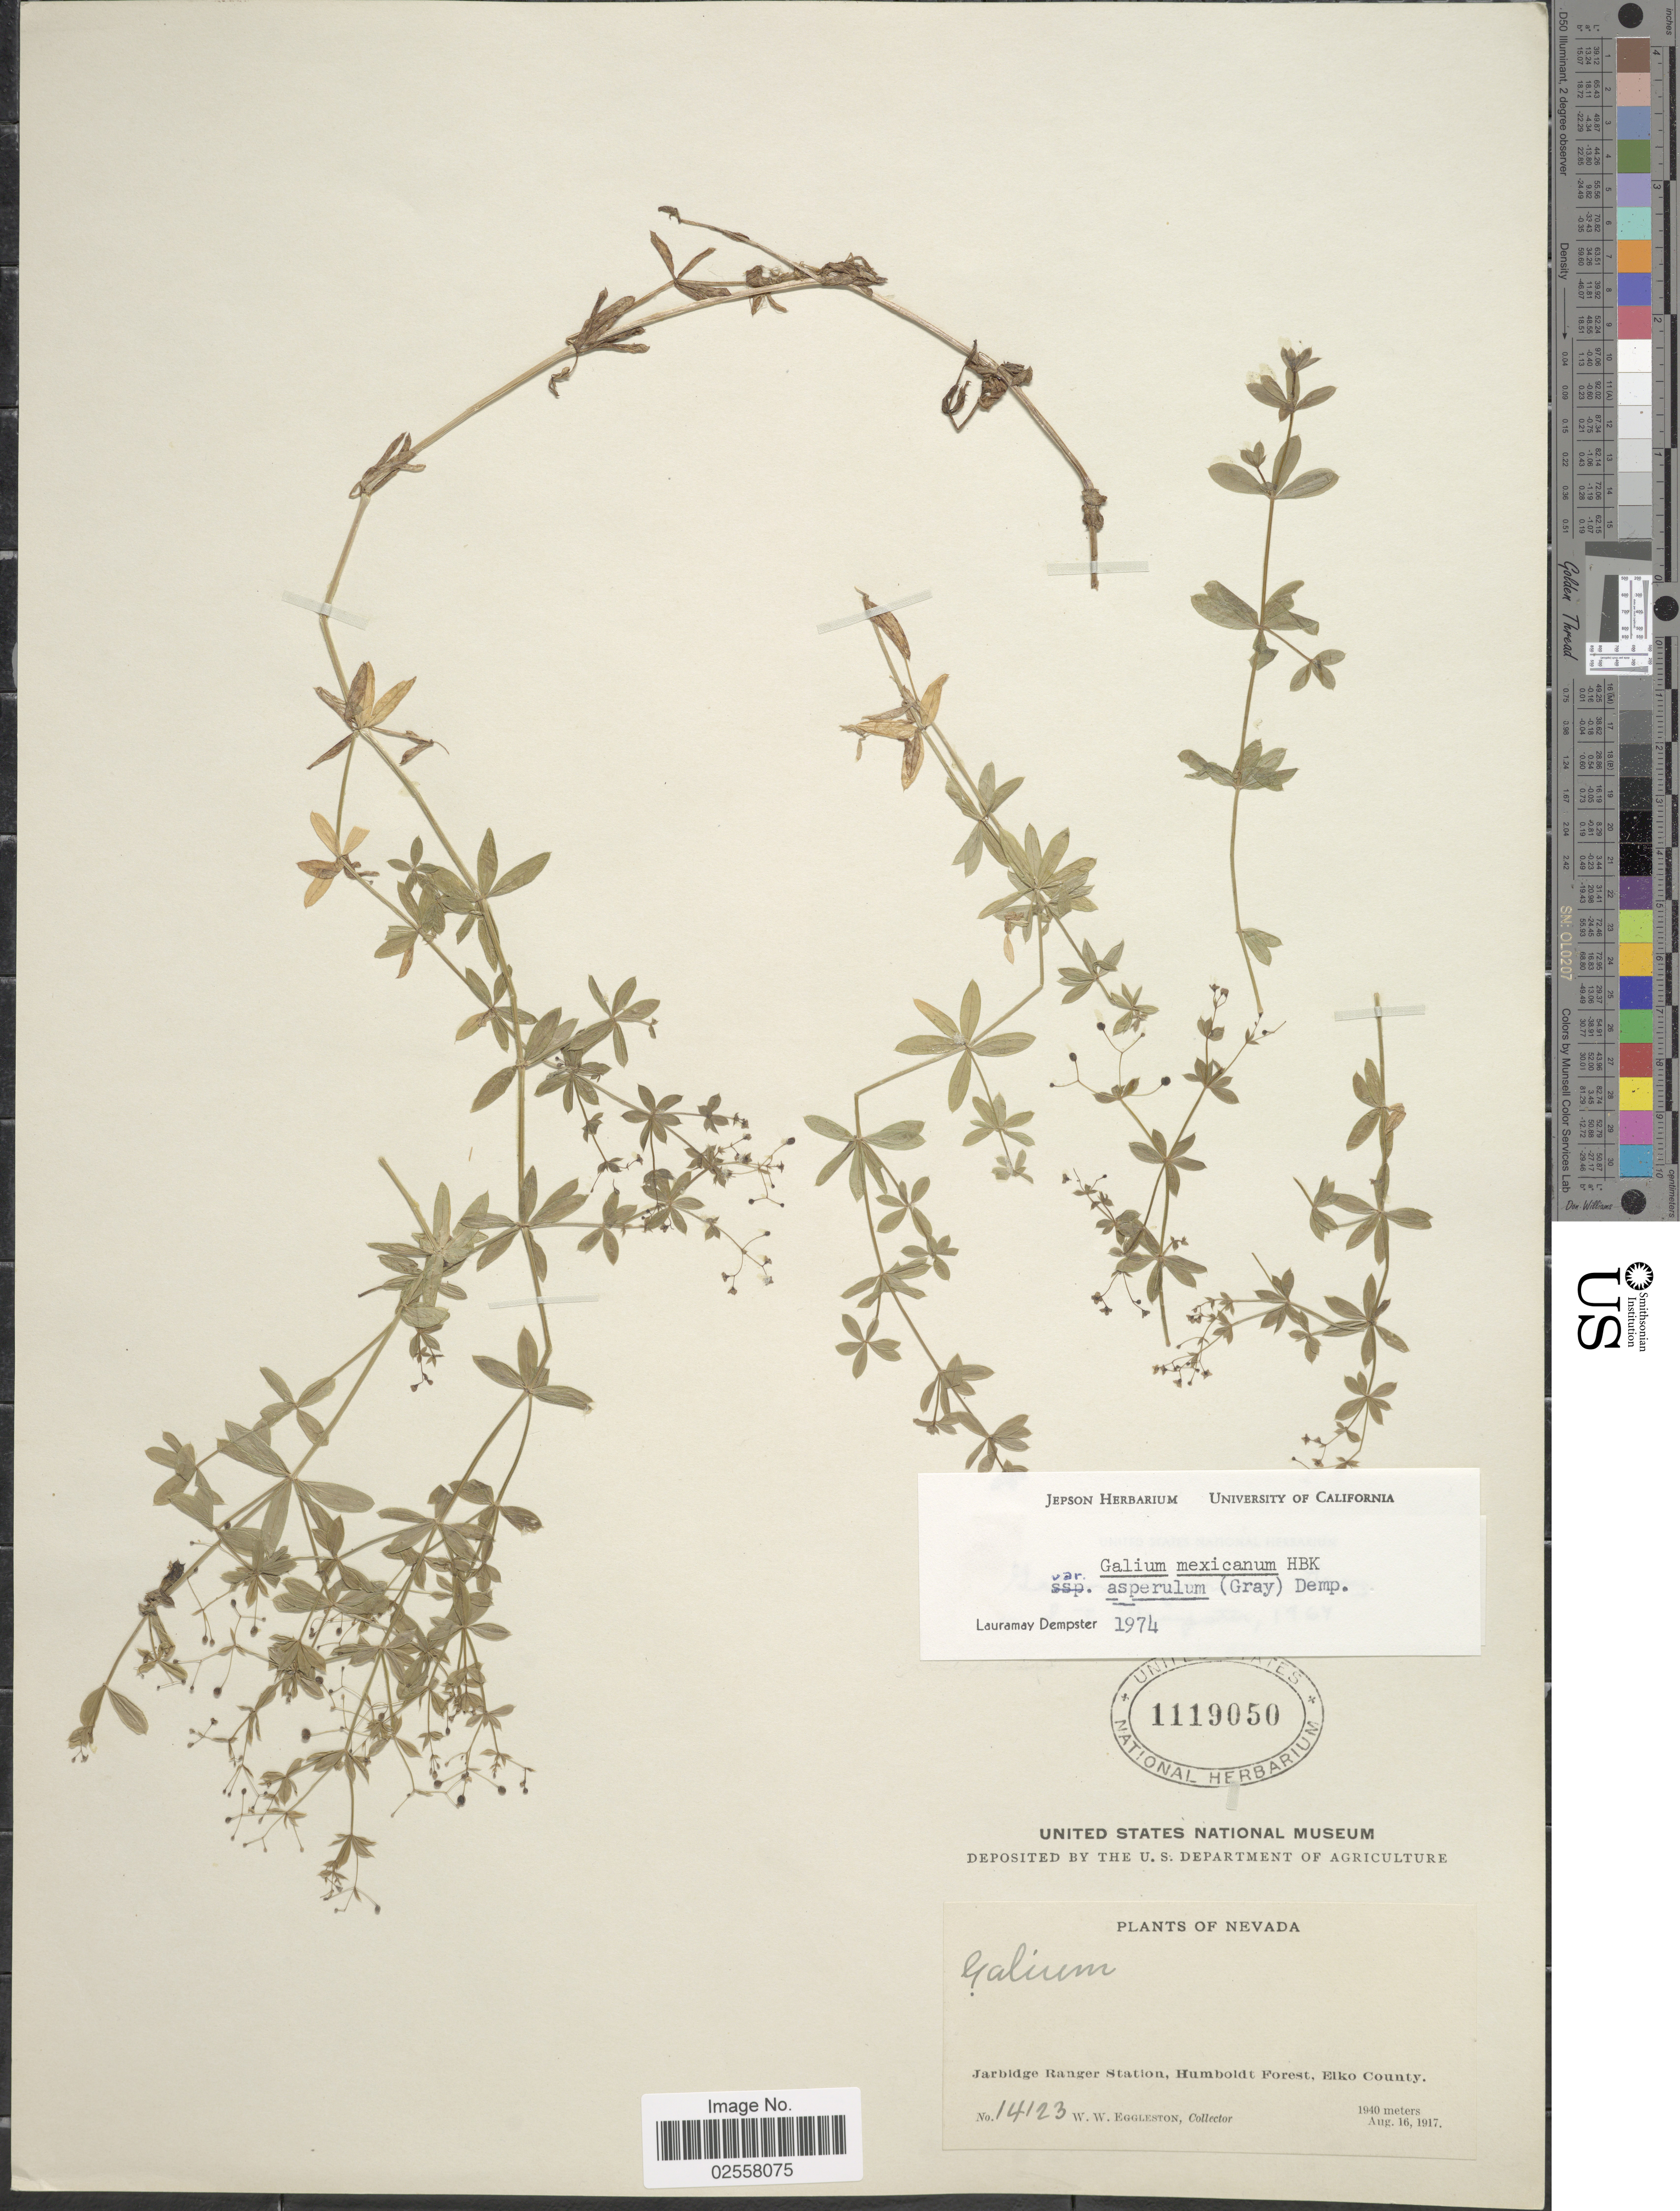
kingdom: Plantae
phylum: Tracheophyta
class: Magnoliopsida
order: Gentianales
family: Rubiaceae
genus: Galium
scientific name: Galium mexicanum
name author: Kunth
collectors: W. W. Eggleston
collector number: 14123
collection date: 1917-08-16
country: United States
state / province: Nevada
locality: Jarbidge Ranger Station, Humboldt Forest, Elko County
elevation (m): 1940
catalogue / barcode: US 1119050